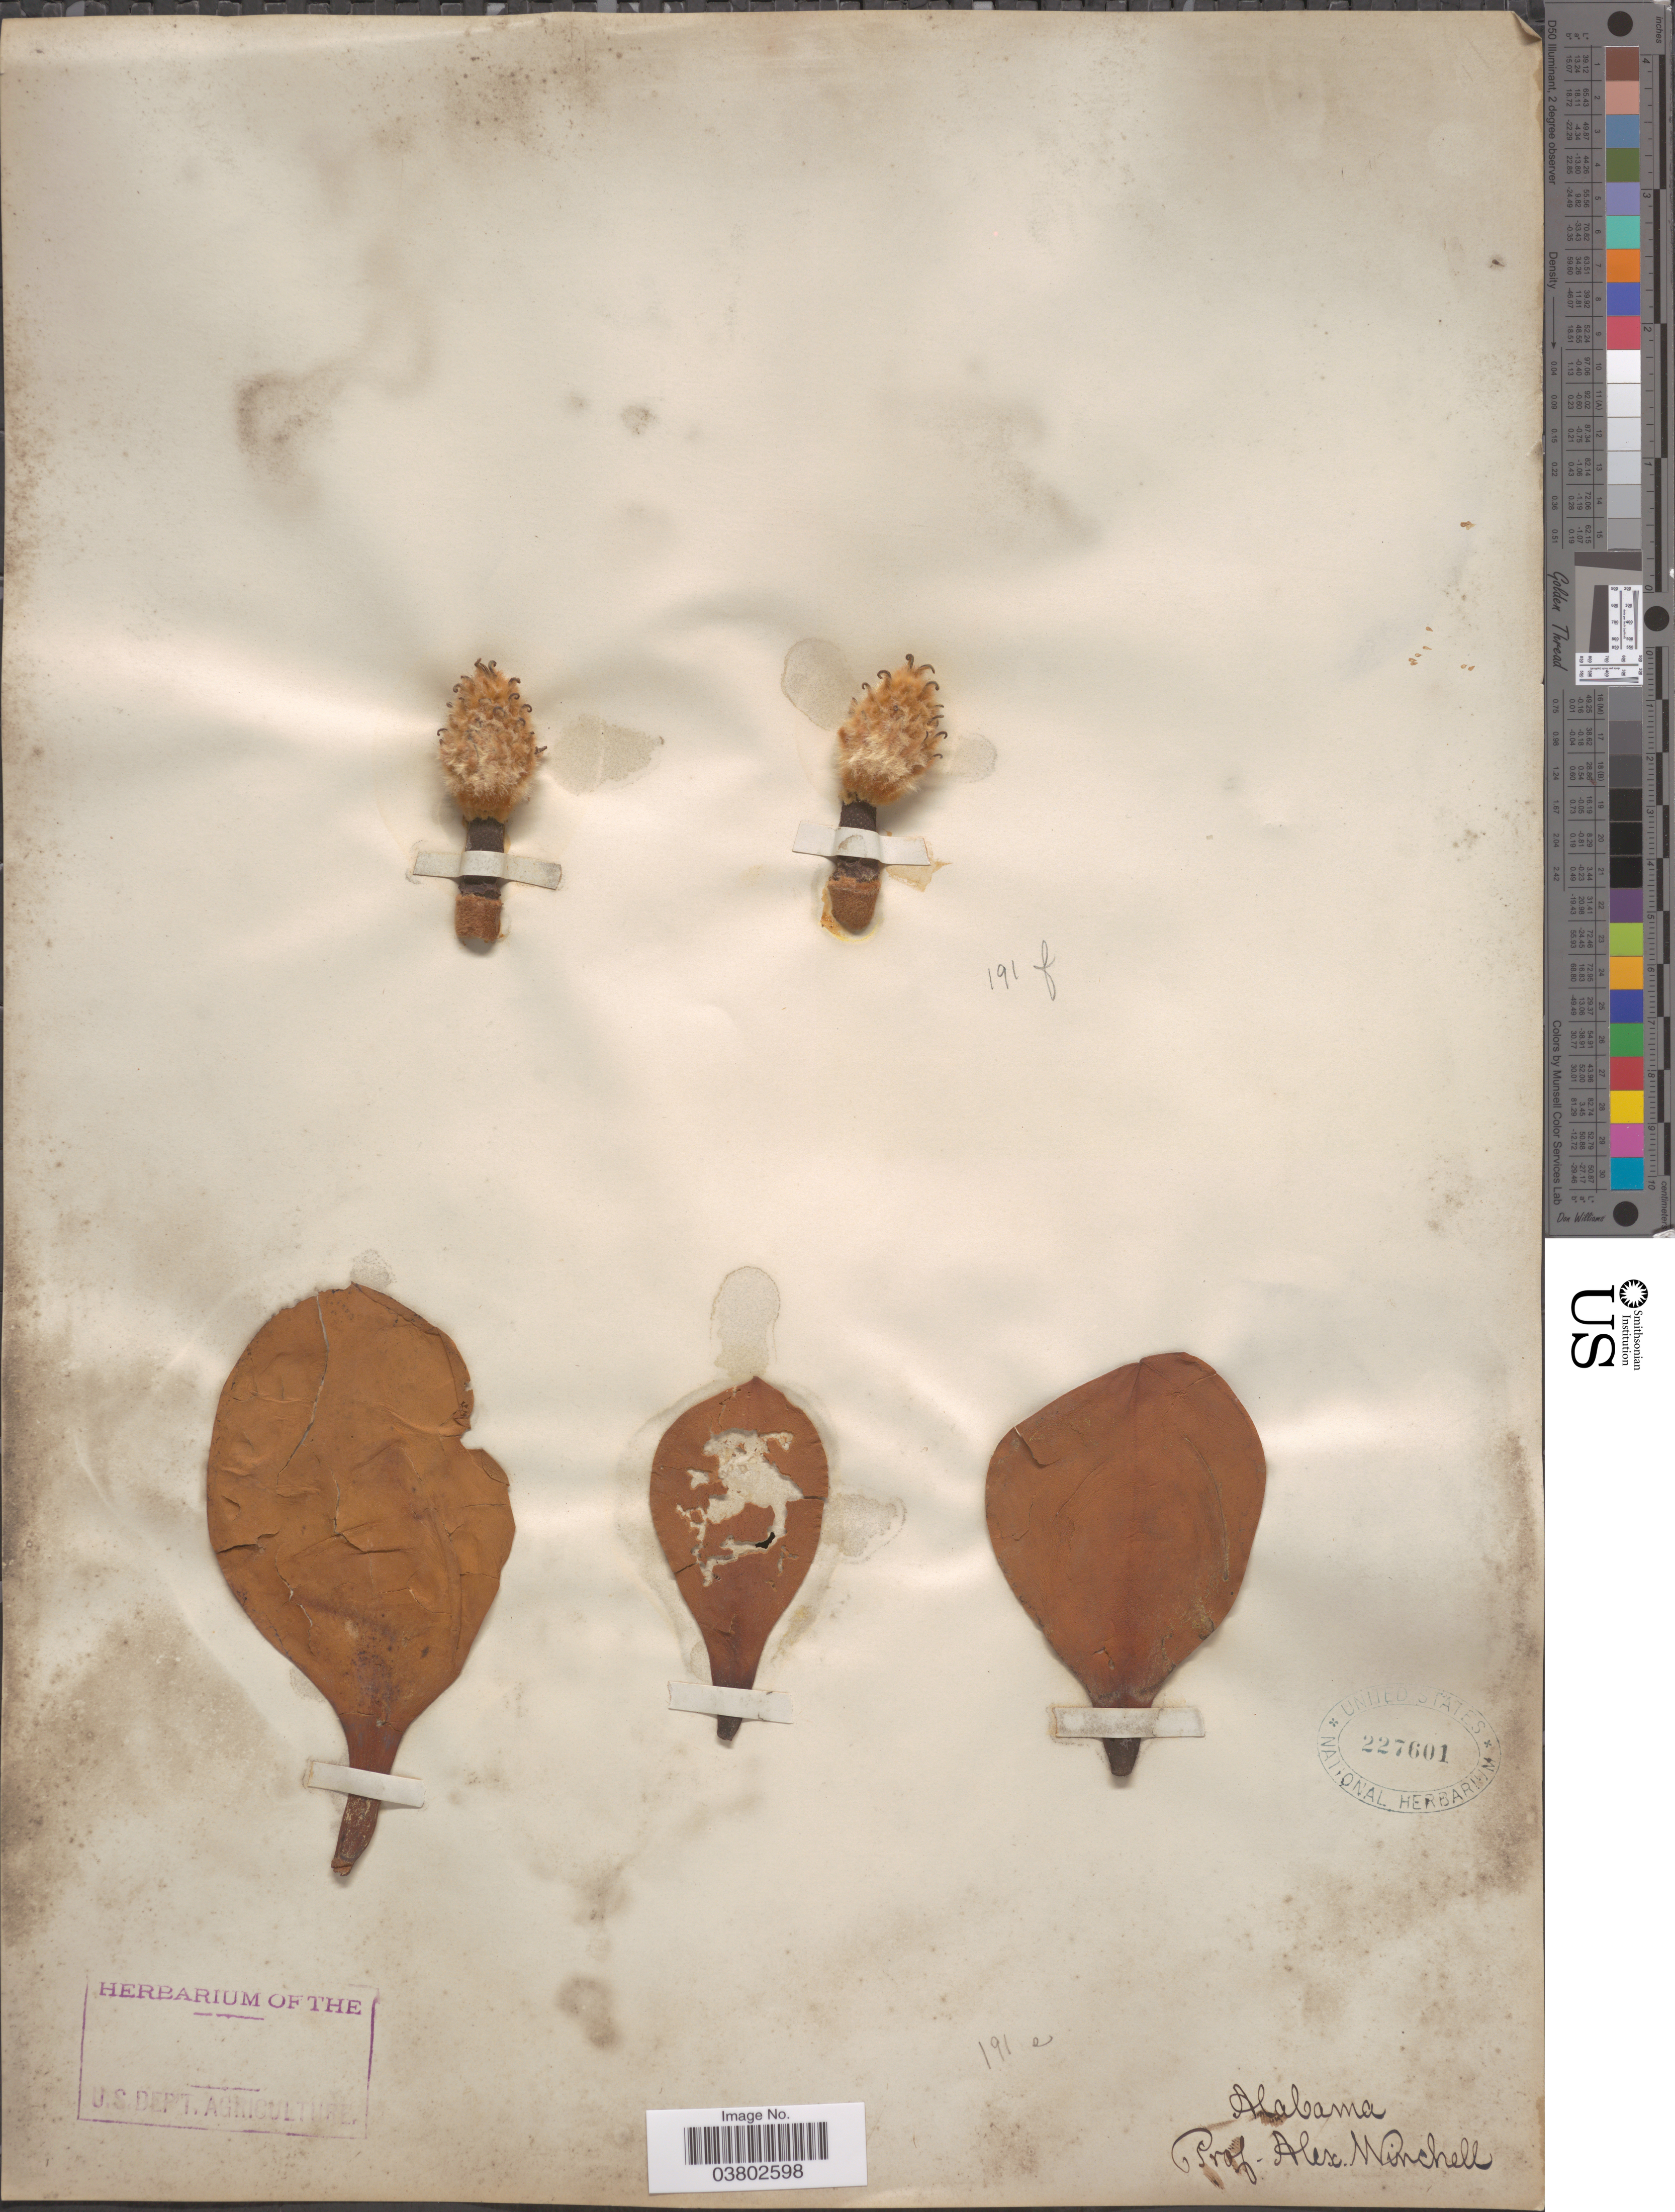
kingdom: Plantae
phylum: Tracheophyta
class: Magnoliopsida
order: Magnoliales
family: Magnoliaceae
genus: Magnolia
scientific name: Magnolia grandiflora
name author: L.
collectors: A. Winchell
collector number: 191e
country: United States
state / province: Alabama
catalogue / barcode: US 227601